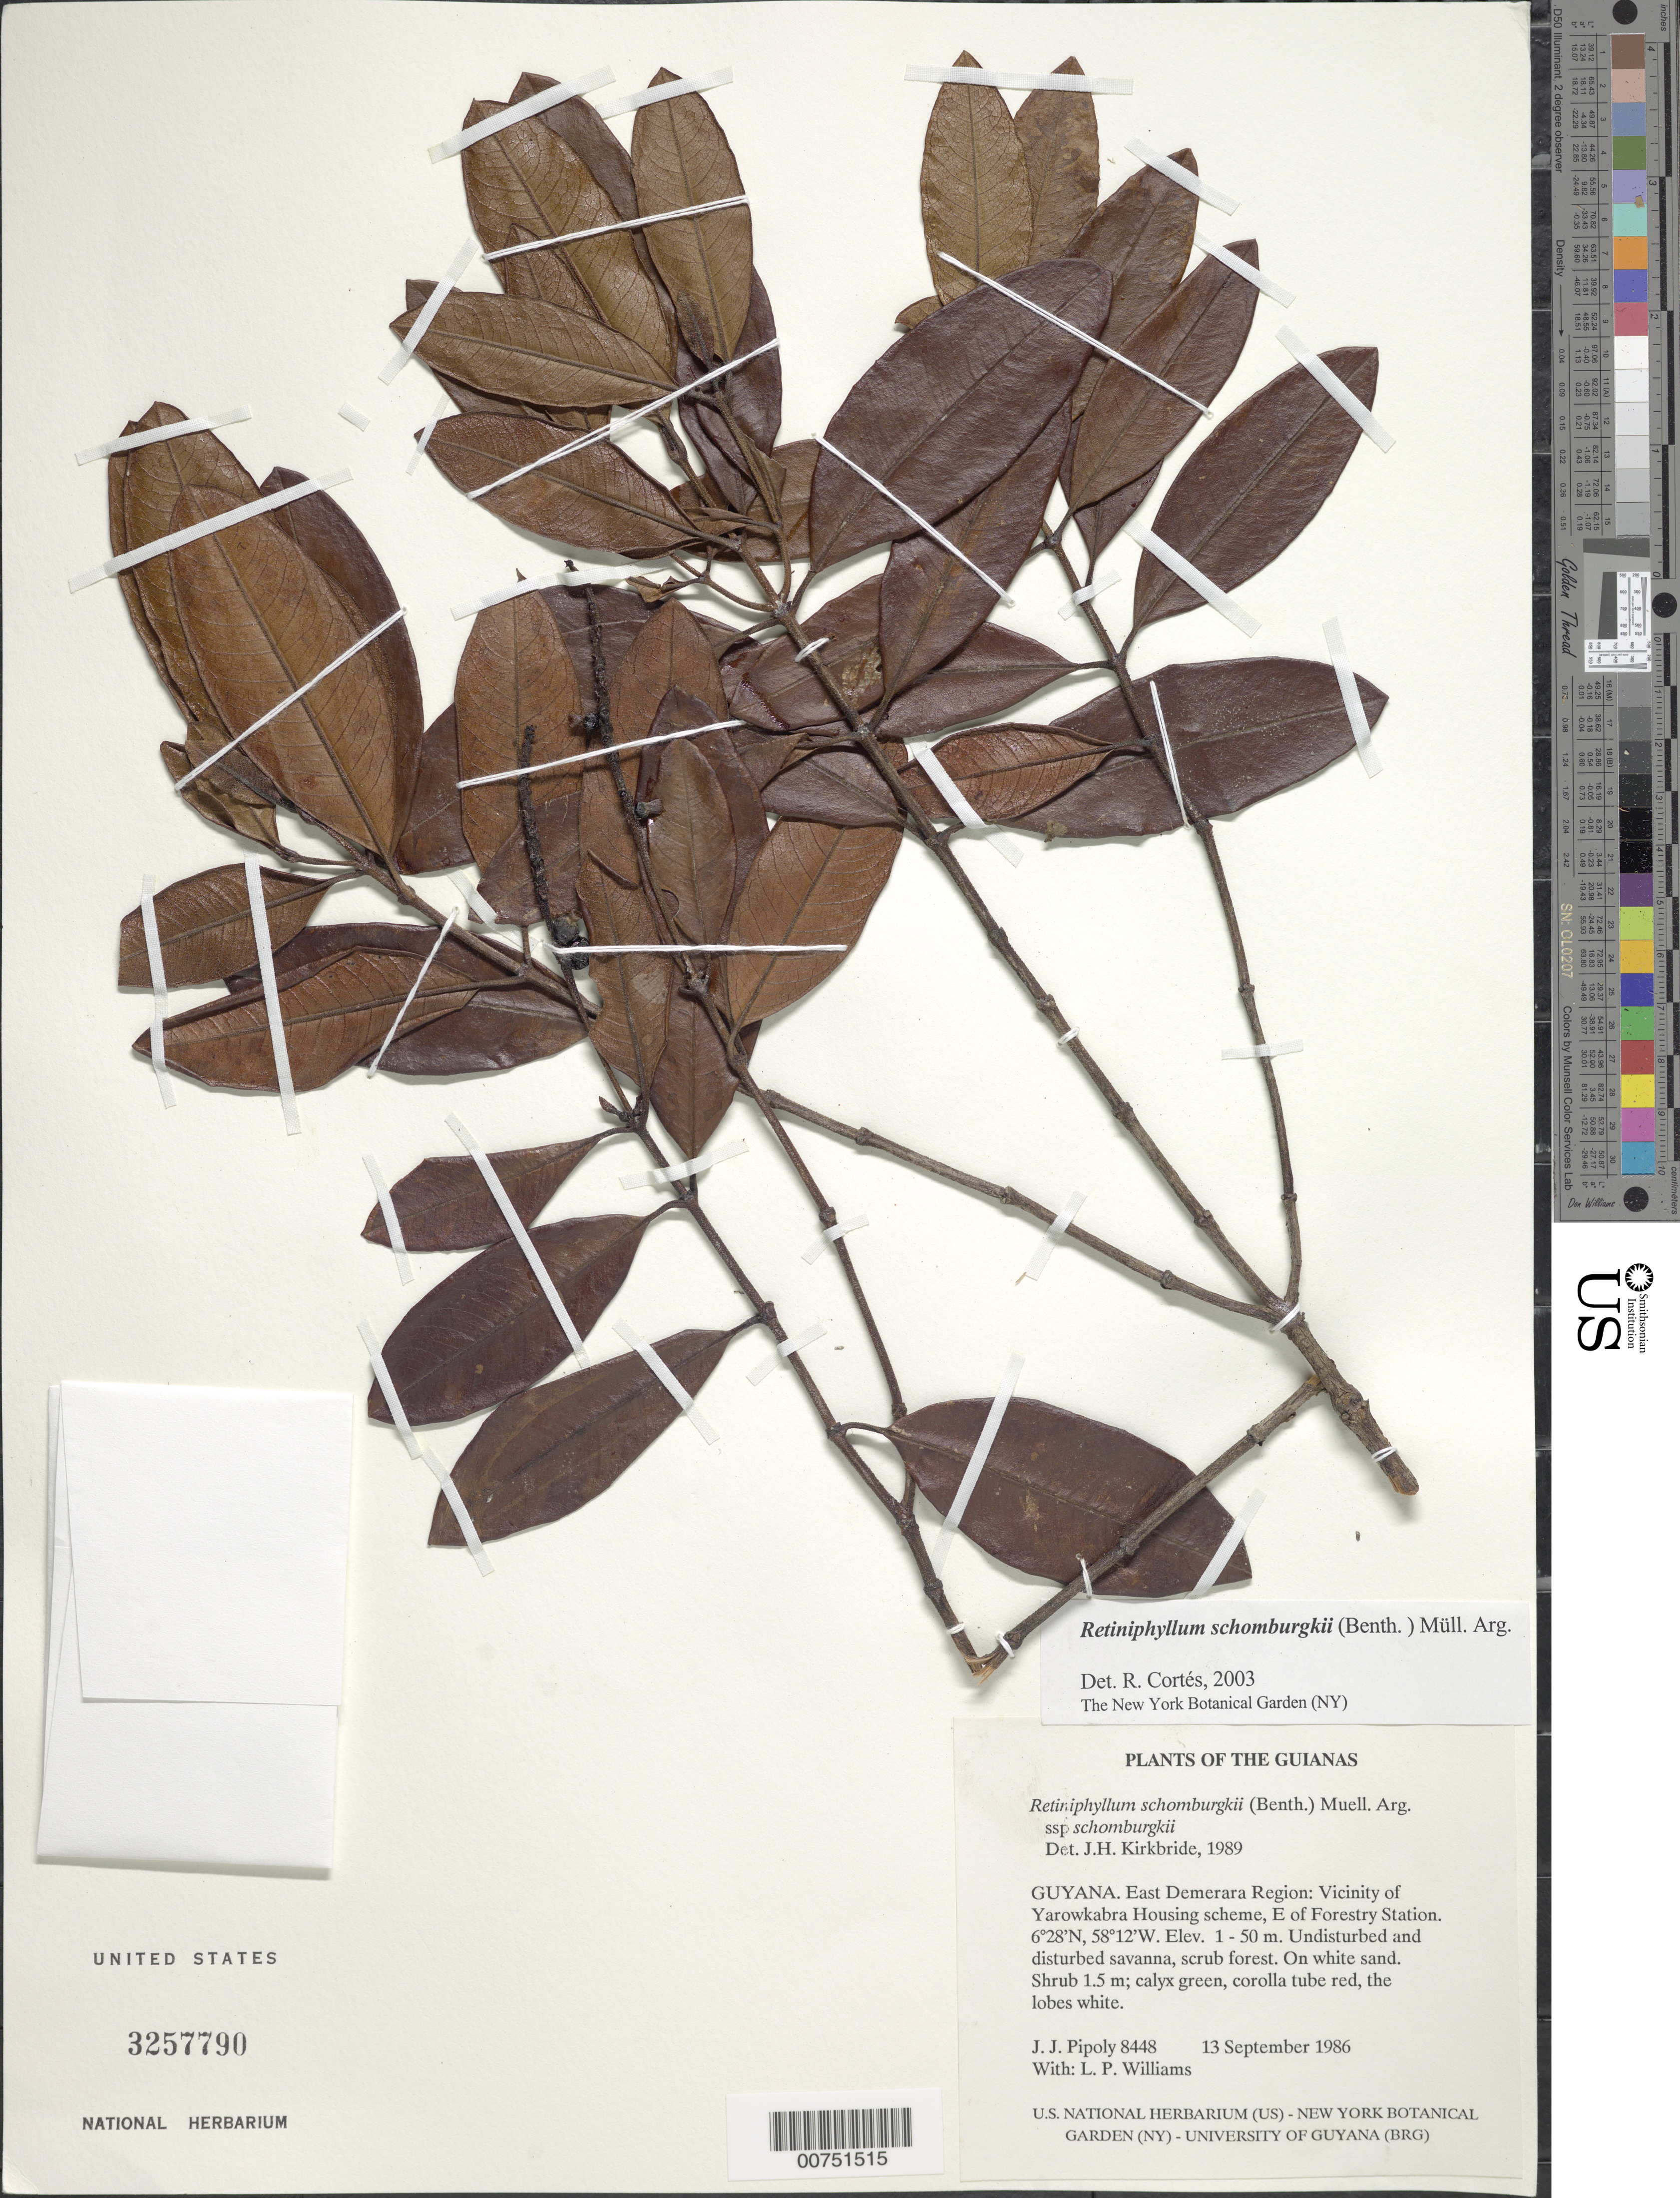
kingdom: Plantae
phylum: Tracheophyta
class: Magnoliopsida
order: Gentianales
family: Rubiaceae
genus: Retiniphyllum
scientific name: Retiniphyllum schomburgkii subsp. schomburgkii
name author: (Benth.) Müll. Arg.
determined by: Cortes R., G.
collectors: J. J. Pipoly & L. P. Williams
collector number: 8448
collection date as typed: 13 September 1986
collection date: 1986-09-13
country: Guyana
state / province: Demerara-Mahaica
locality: Vicinity of Yarowkabra Housing scheme, E of Forestry Station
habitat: Undisturbed and disturbed savanna, scrub forest. On white sand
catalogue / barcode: US 3257790